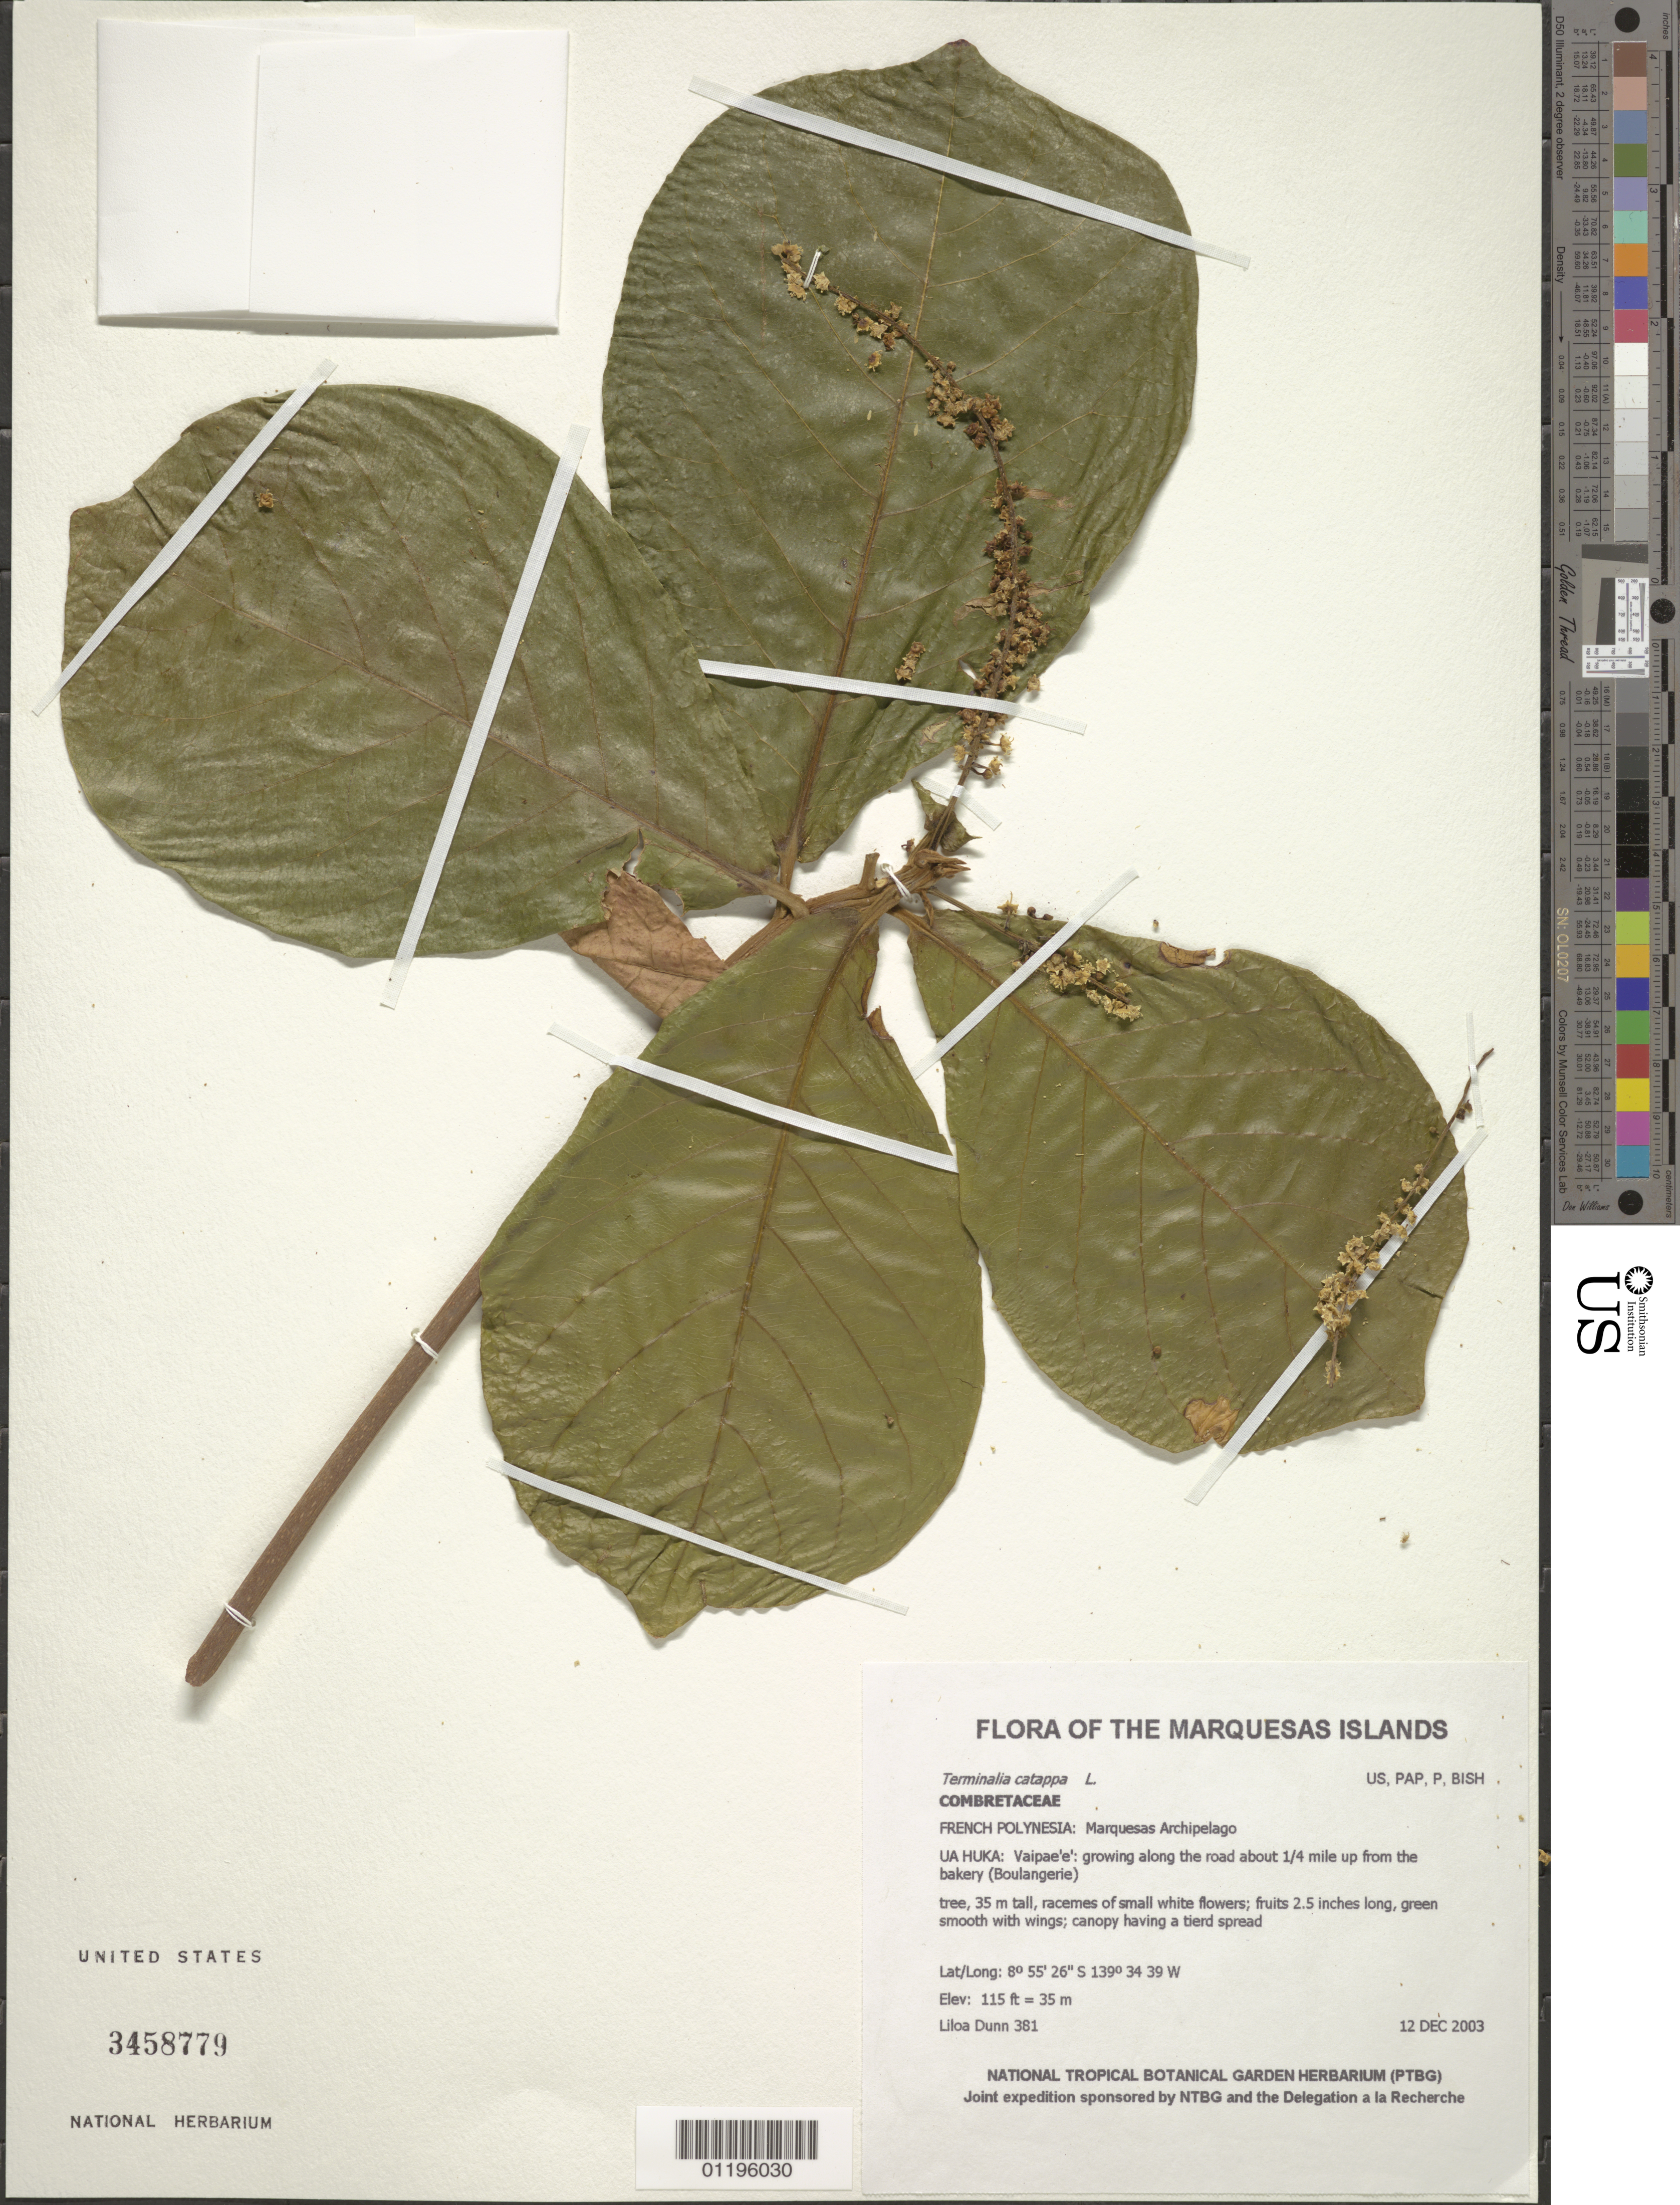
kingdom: Plantae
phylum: Tracheophyta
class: Magnoliopsida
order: Myrtales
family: Combretaceae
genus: Terminalia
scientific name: Terminalia catappa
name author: L.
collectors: L. Dunn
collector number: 381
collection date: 2003-12-12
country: French Polynesia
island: Ua Huka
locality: Vaipae'e': growing along the road about 1/4 mile up from the bakery (Boulangerie)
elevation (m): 35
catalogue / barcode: US 3458779